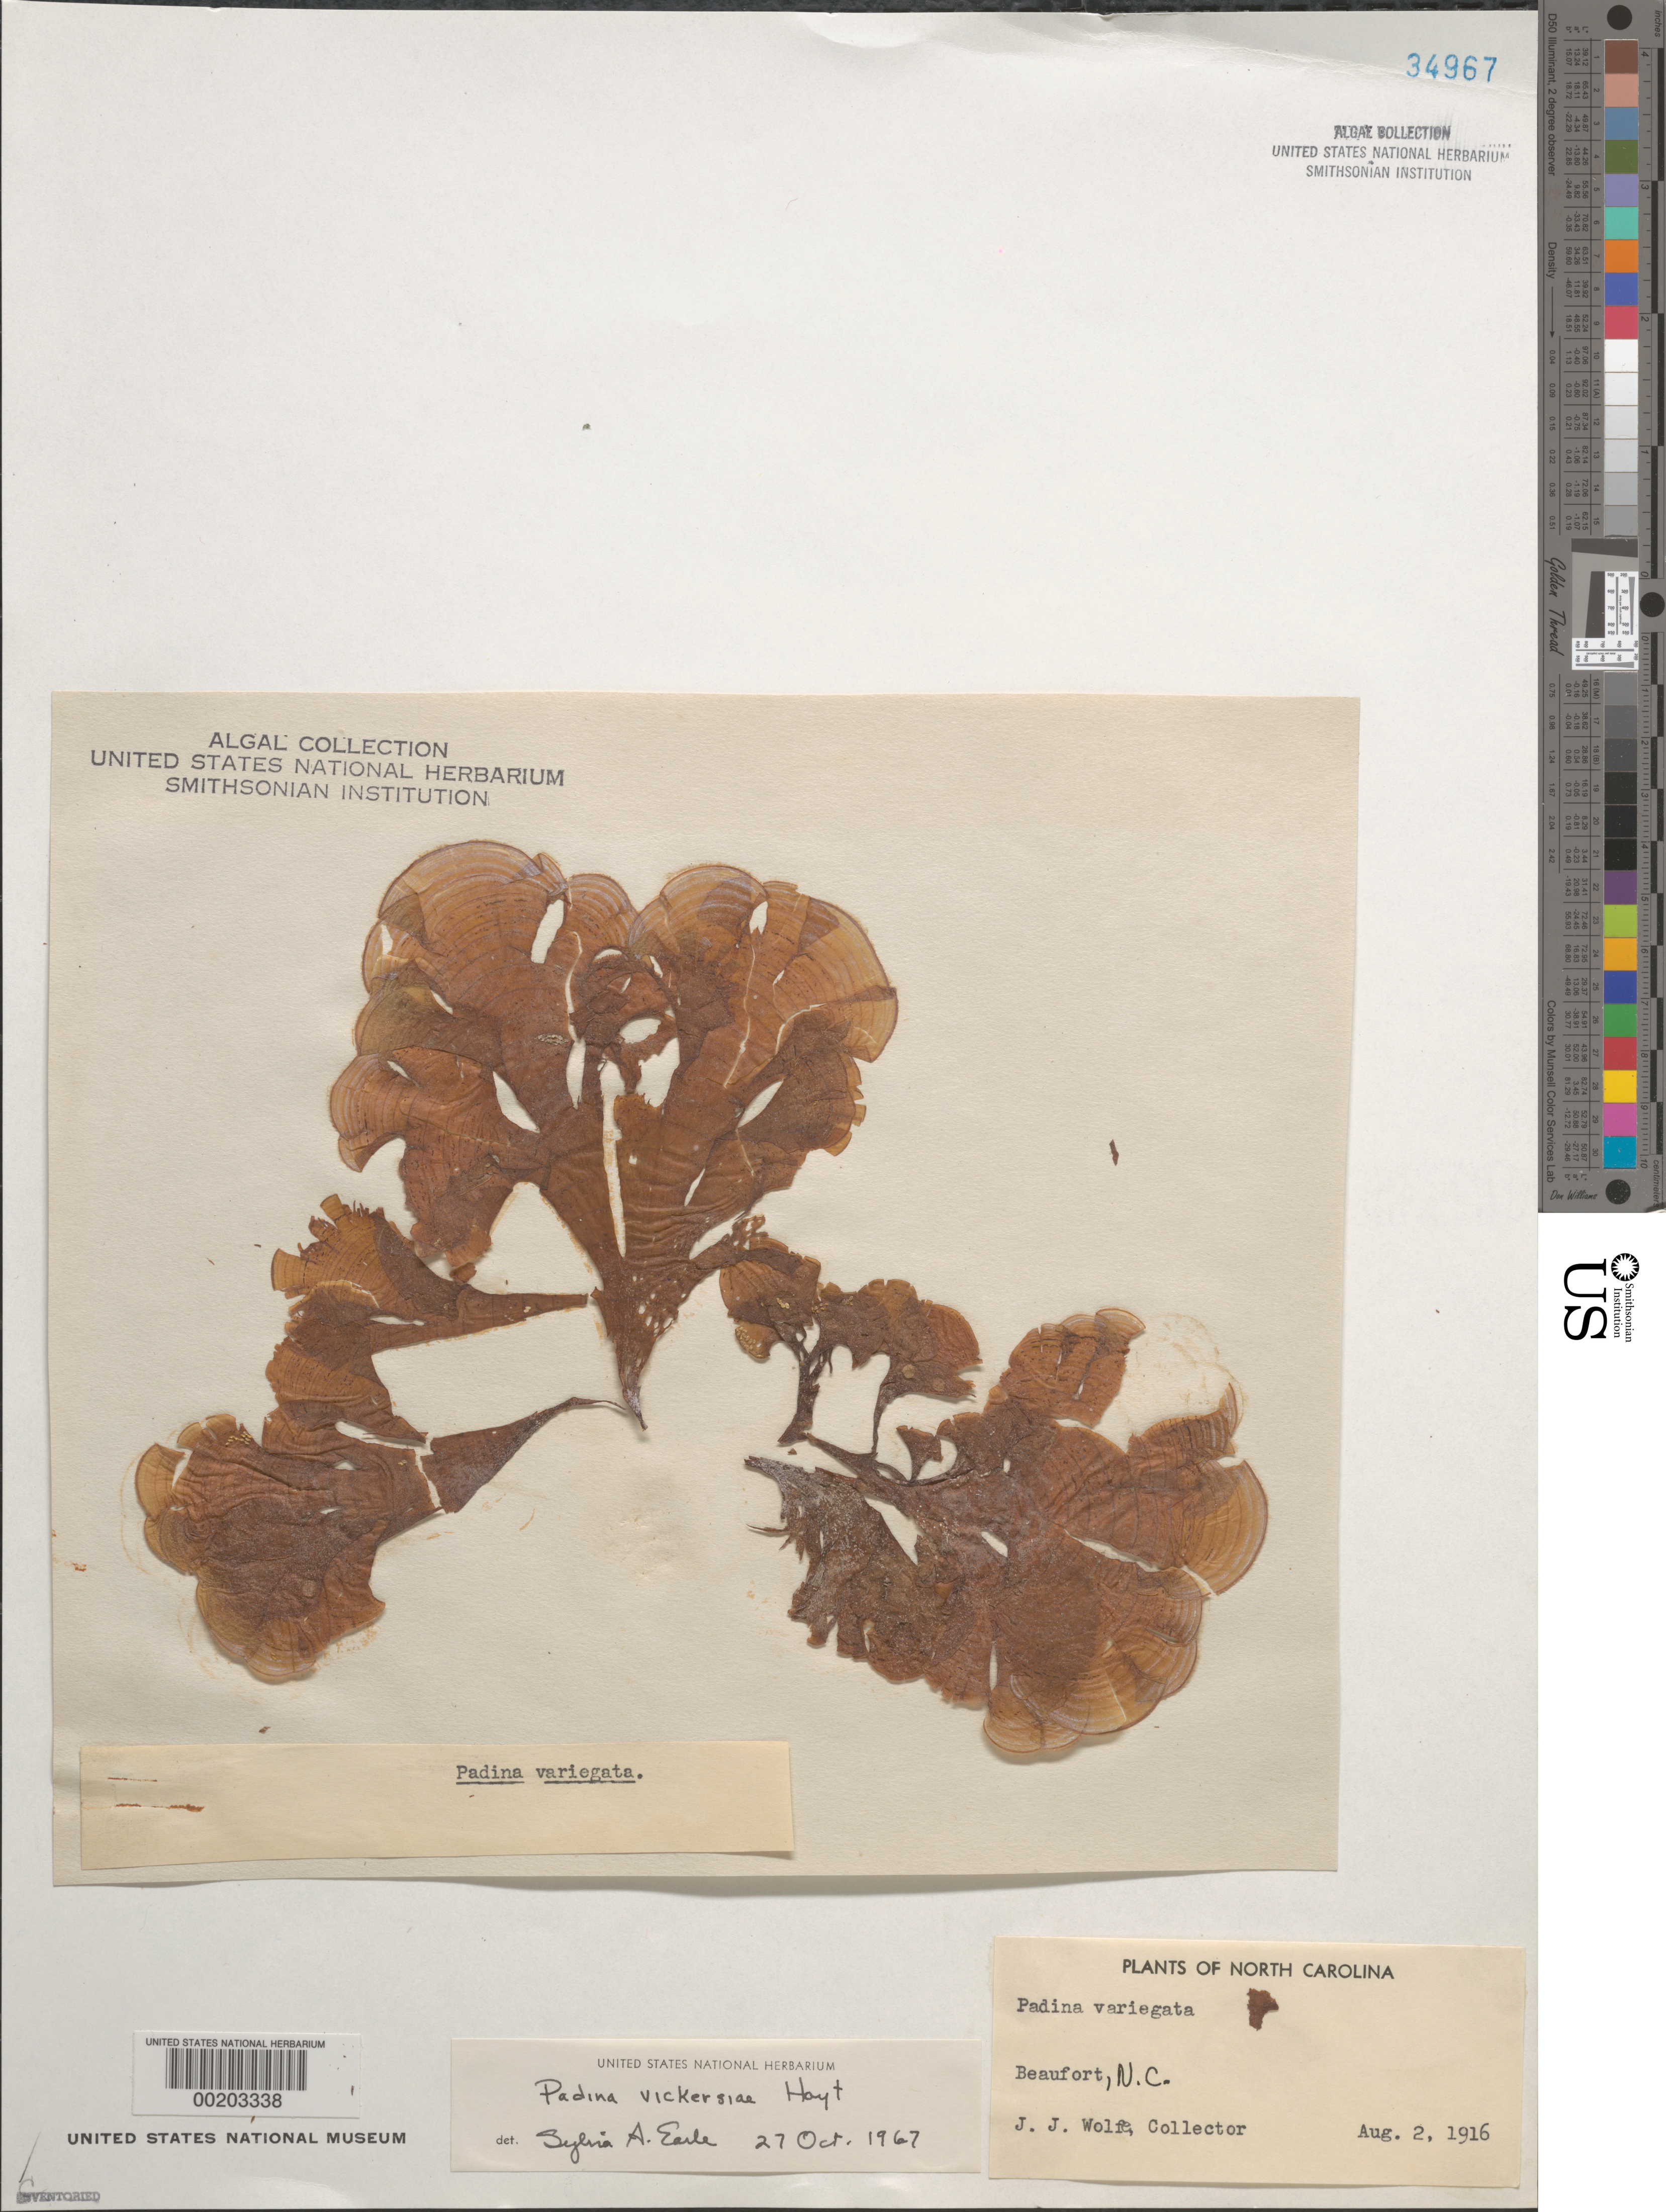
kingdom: Chromista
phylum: Ochrophyta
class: Phaeophyceae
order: Dictyotales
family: Dictyotaceae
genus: Padina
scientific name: Padina gymnospora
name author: (Kütz.) O.G. Sond.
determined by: Algae name updating Project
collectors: J. Wolfe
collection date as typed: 02 Aug 1916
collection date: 1916-08-02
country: United States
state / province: North Carolina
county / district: Carteret County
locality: Beaufort, coral reef 20 miles offshore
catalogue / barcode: US 34967